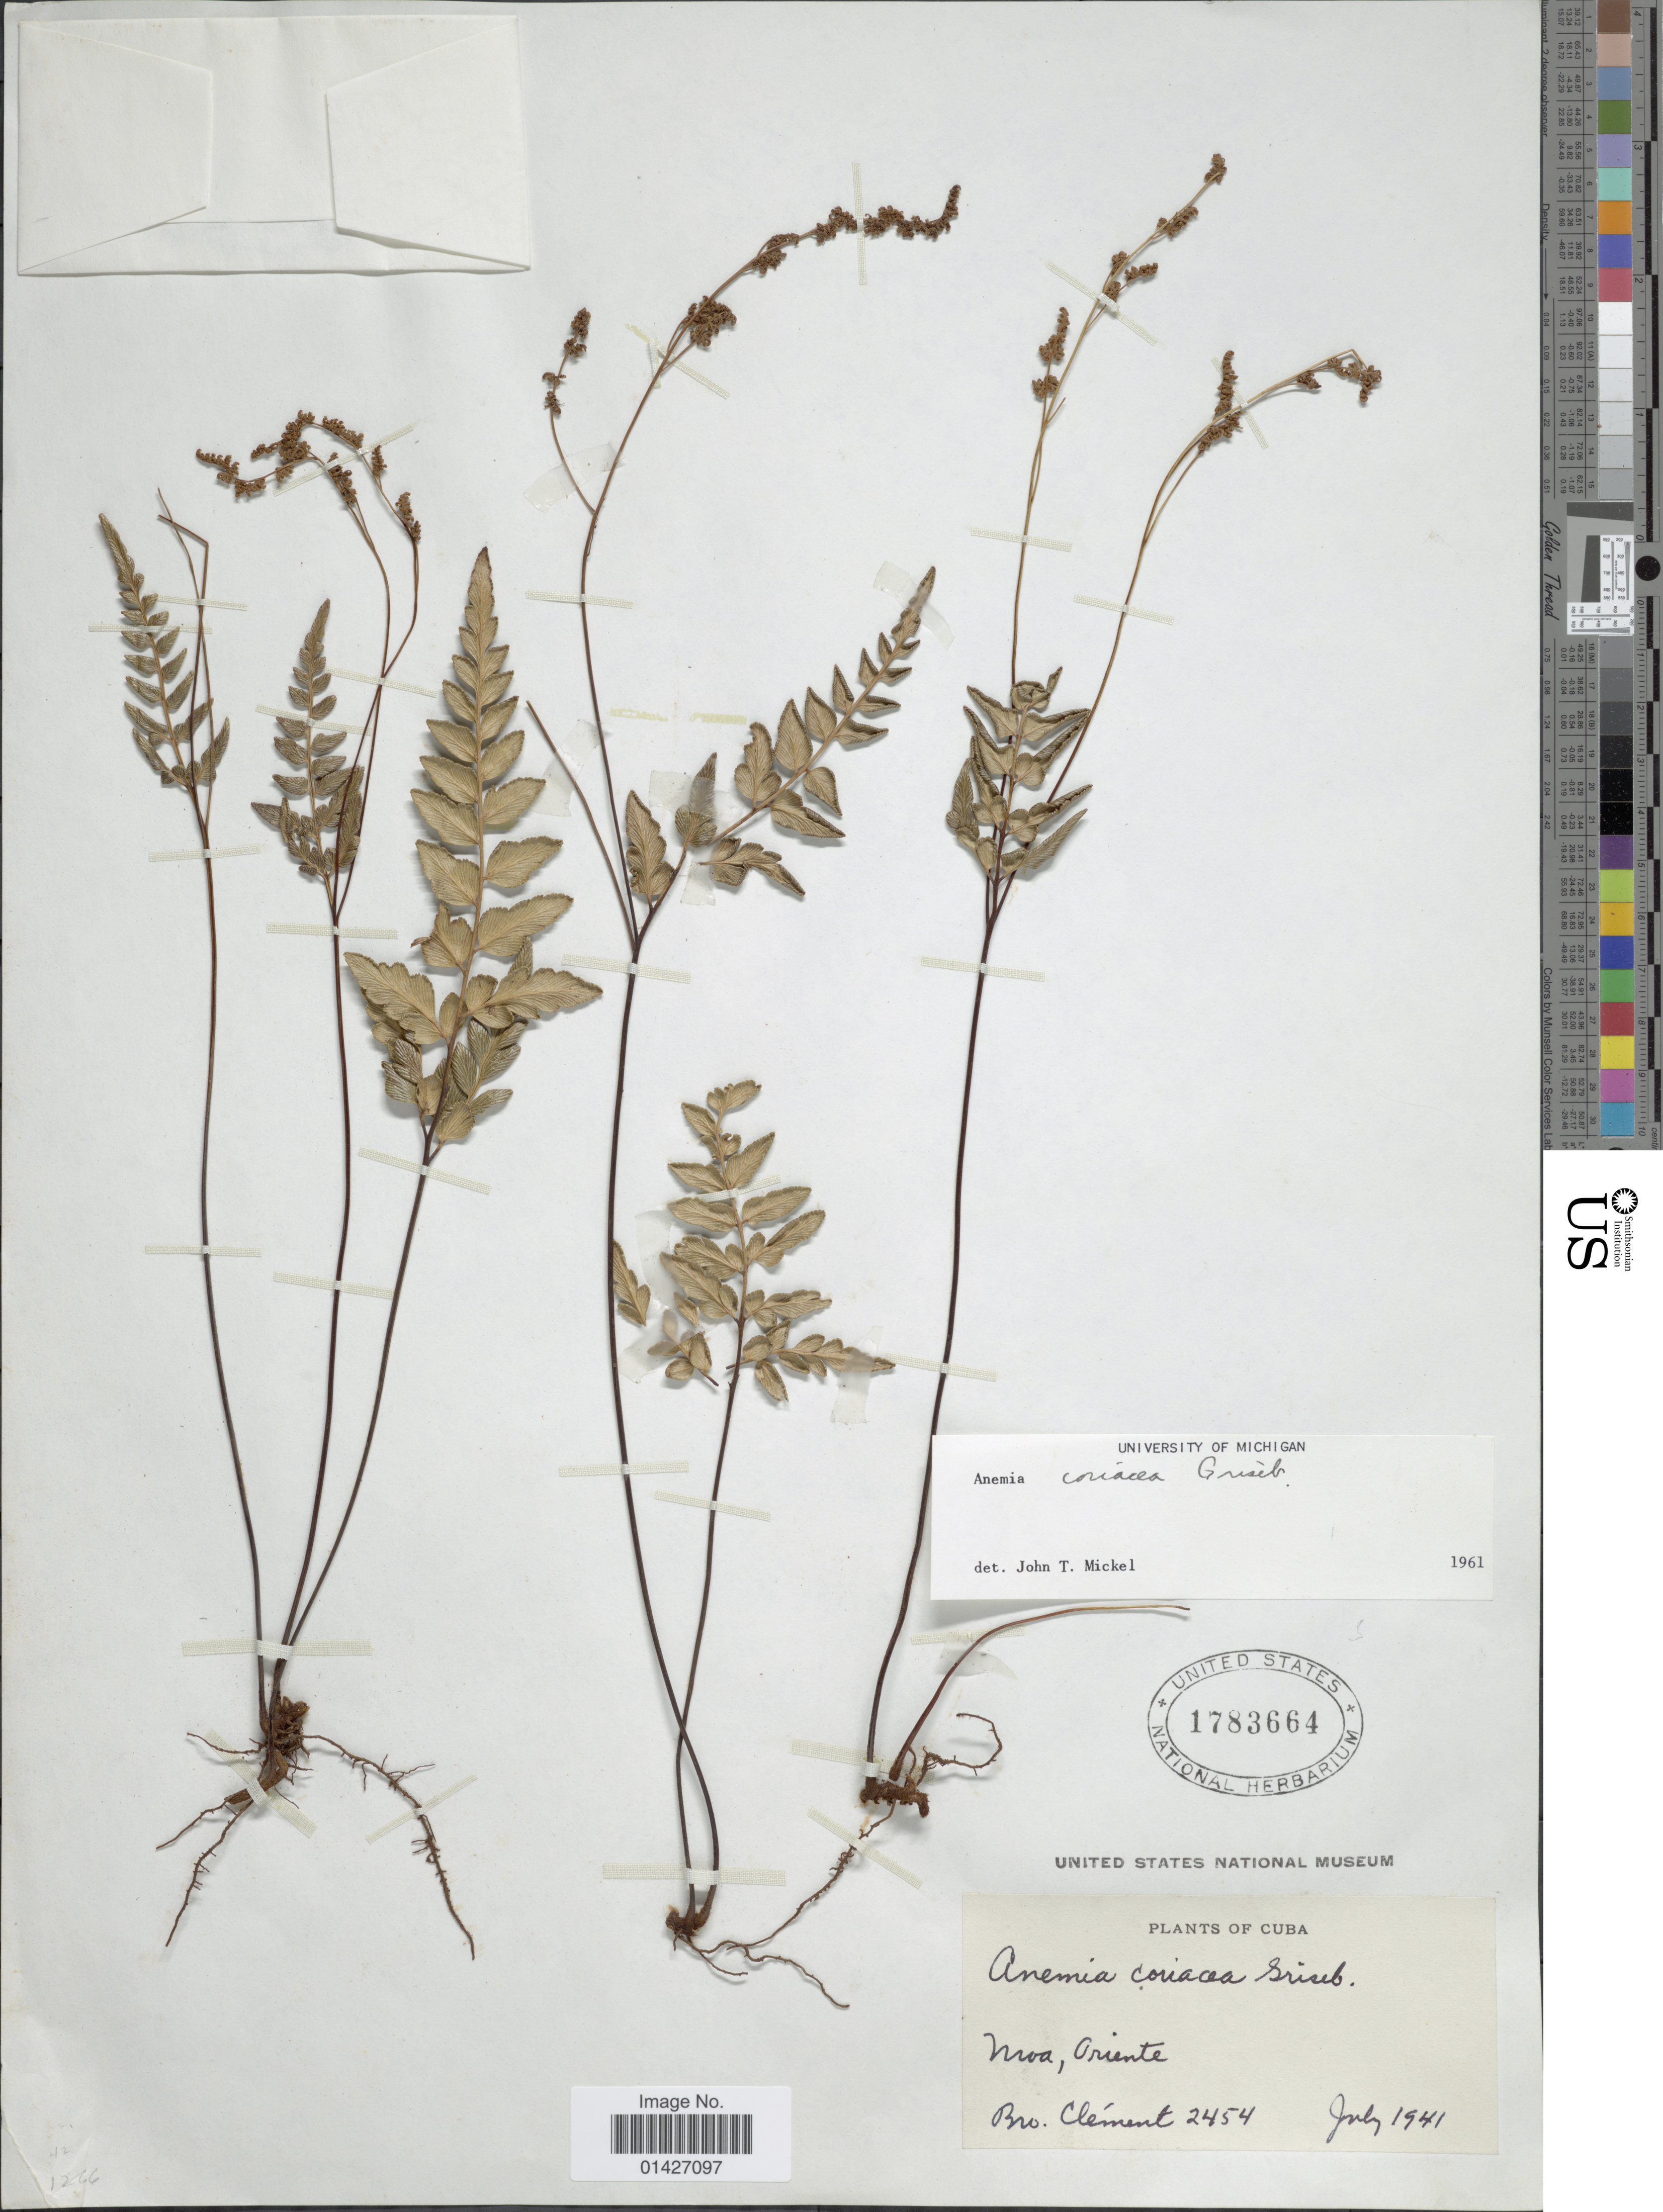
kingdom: Plantae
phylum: Tracheophyta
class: Polypodiopsida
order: Schizaeales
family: Anemiaceae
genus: Anemia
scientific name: Anemia coriacea f. coriacea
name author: Griseb.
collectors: B. Clement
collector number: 2454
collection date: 1941-07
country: Cuba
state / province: Oriente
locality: Moa, Oriente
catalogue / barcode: US 1783664